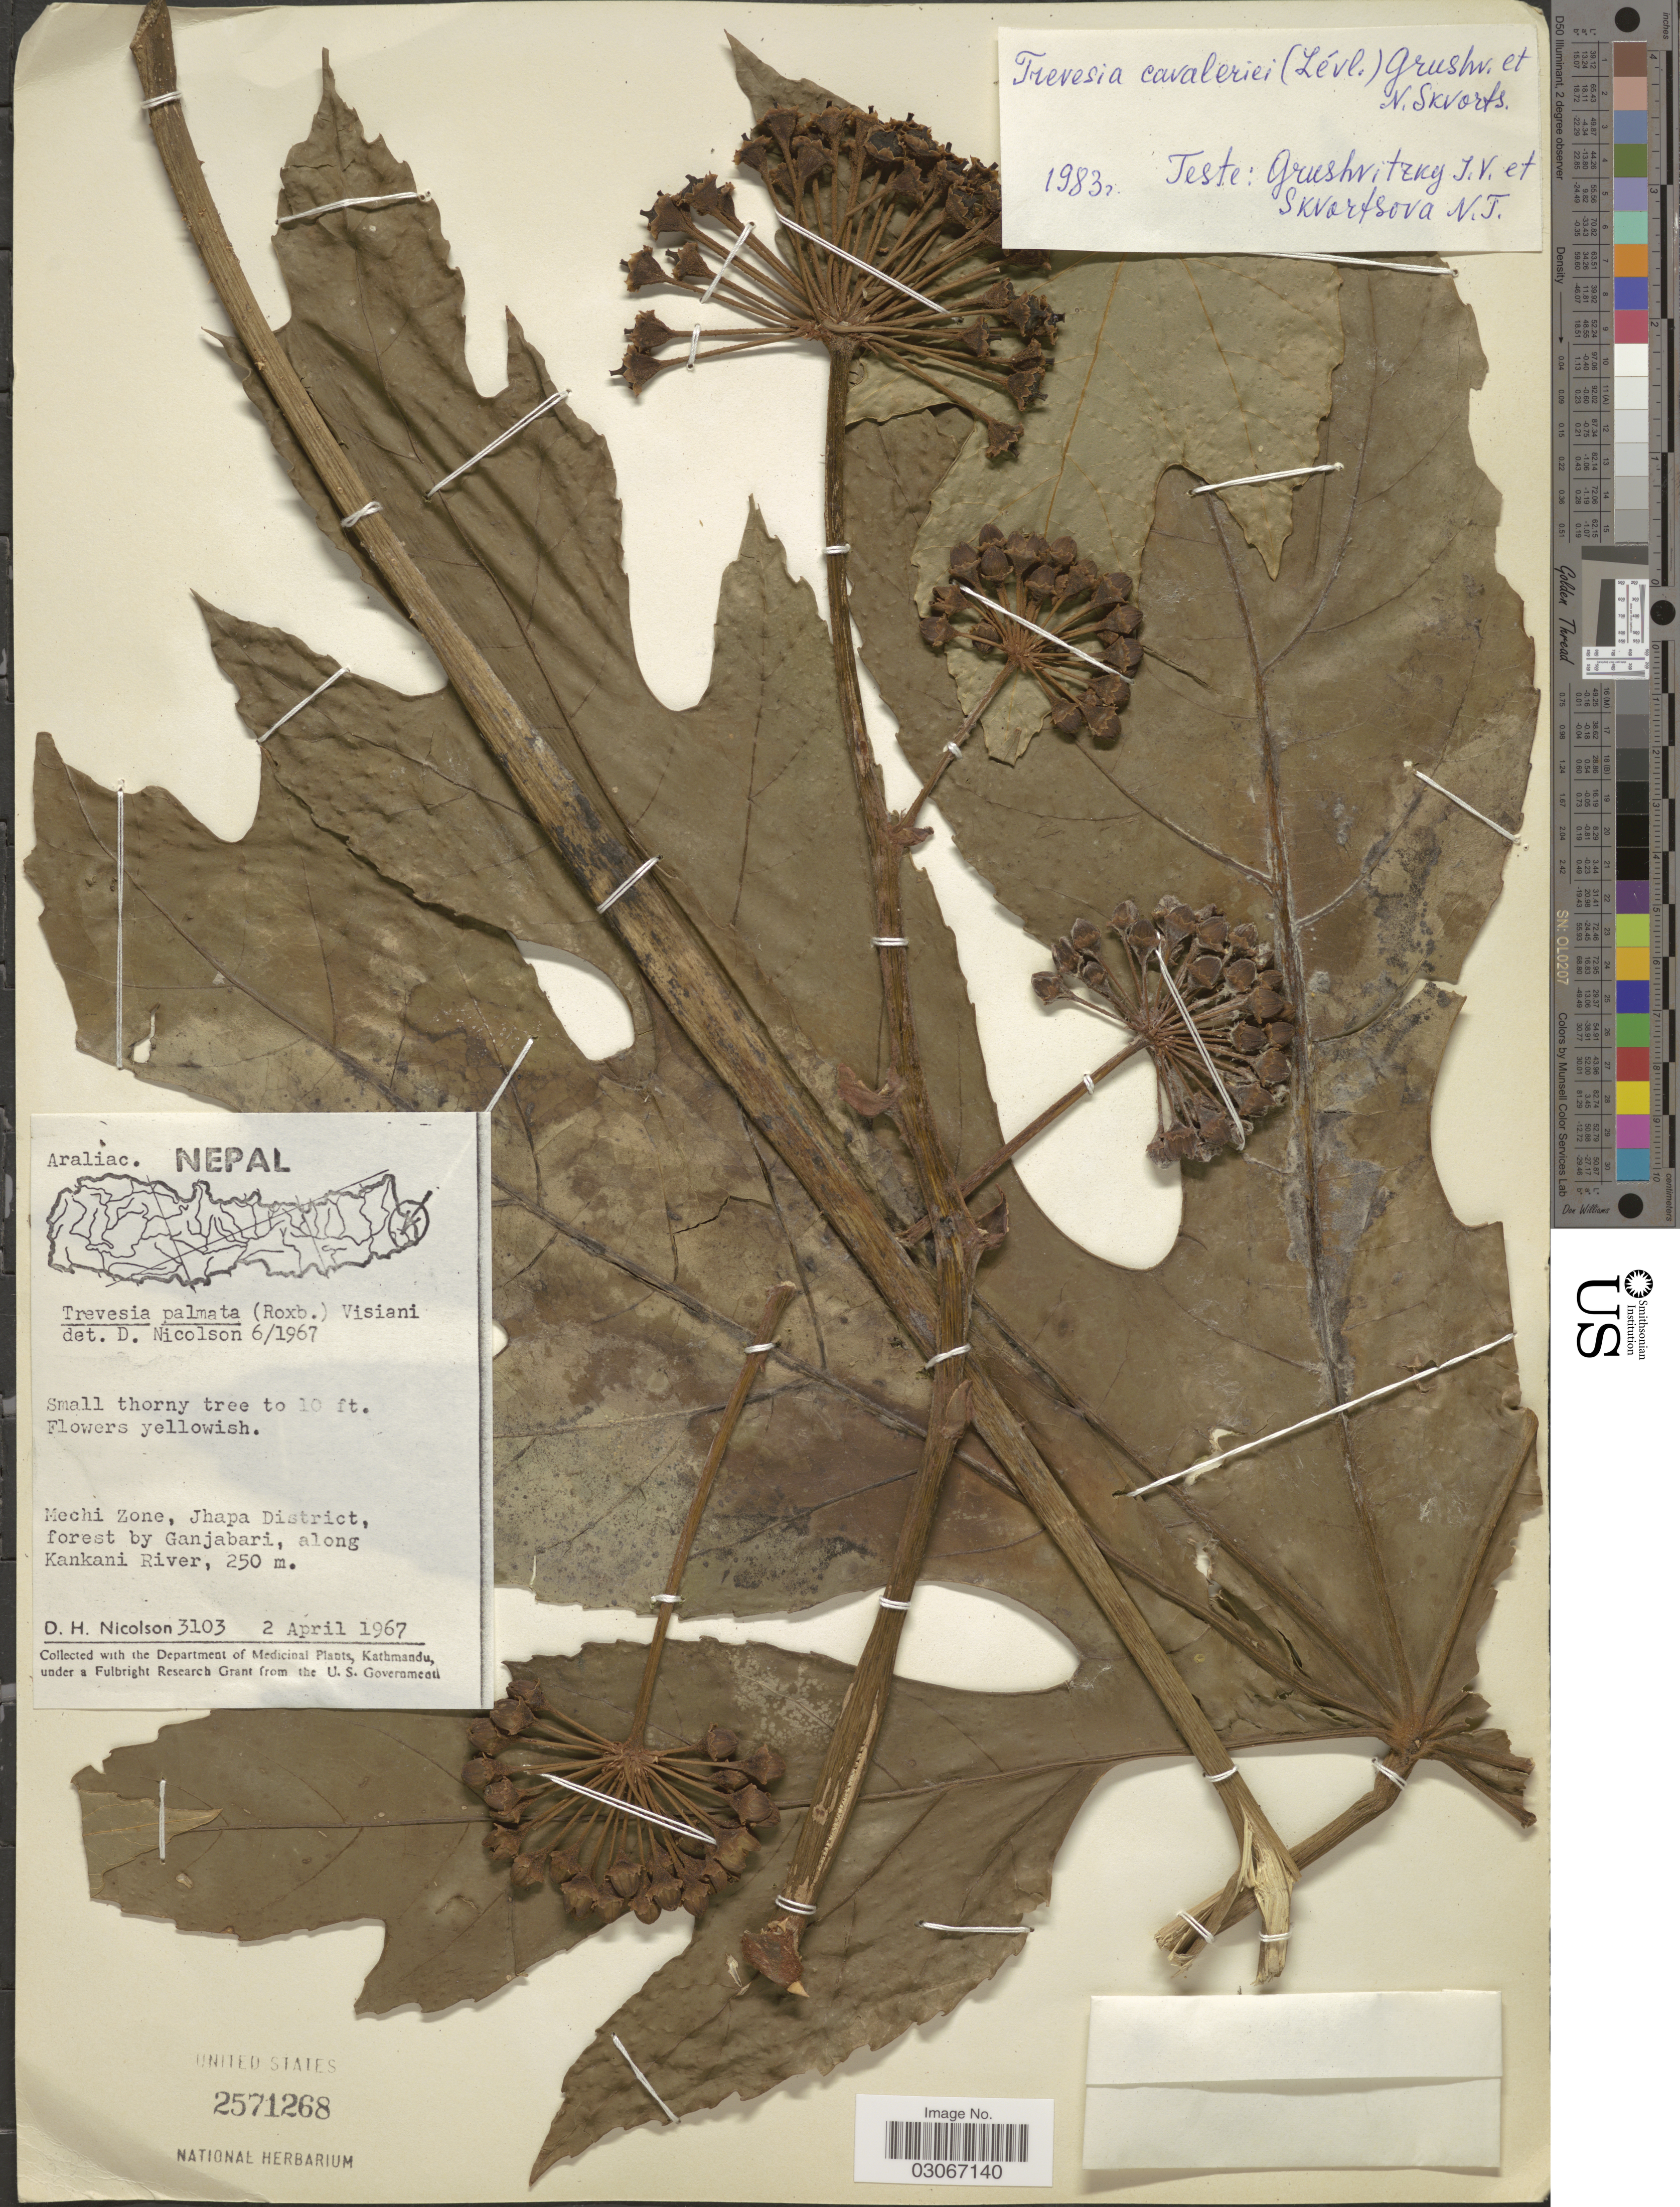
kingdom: Plantae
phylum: Tracheophyta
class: Magnoliopsida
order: Apiales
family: Araliaceae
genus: Trevesia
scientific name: Trevesia palmata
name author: (Roxb. ex Lindl.)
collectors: D. H. Nicolson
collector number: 3103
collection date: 1967-04-02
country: Nepal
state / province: Mechi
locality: Mechi Zone, Jhapa District, forest by Ganjabari, along Kankani River.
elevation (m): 250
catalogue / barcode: US 2571268